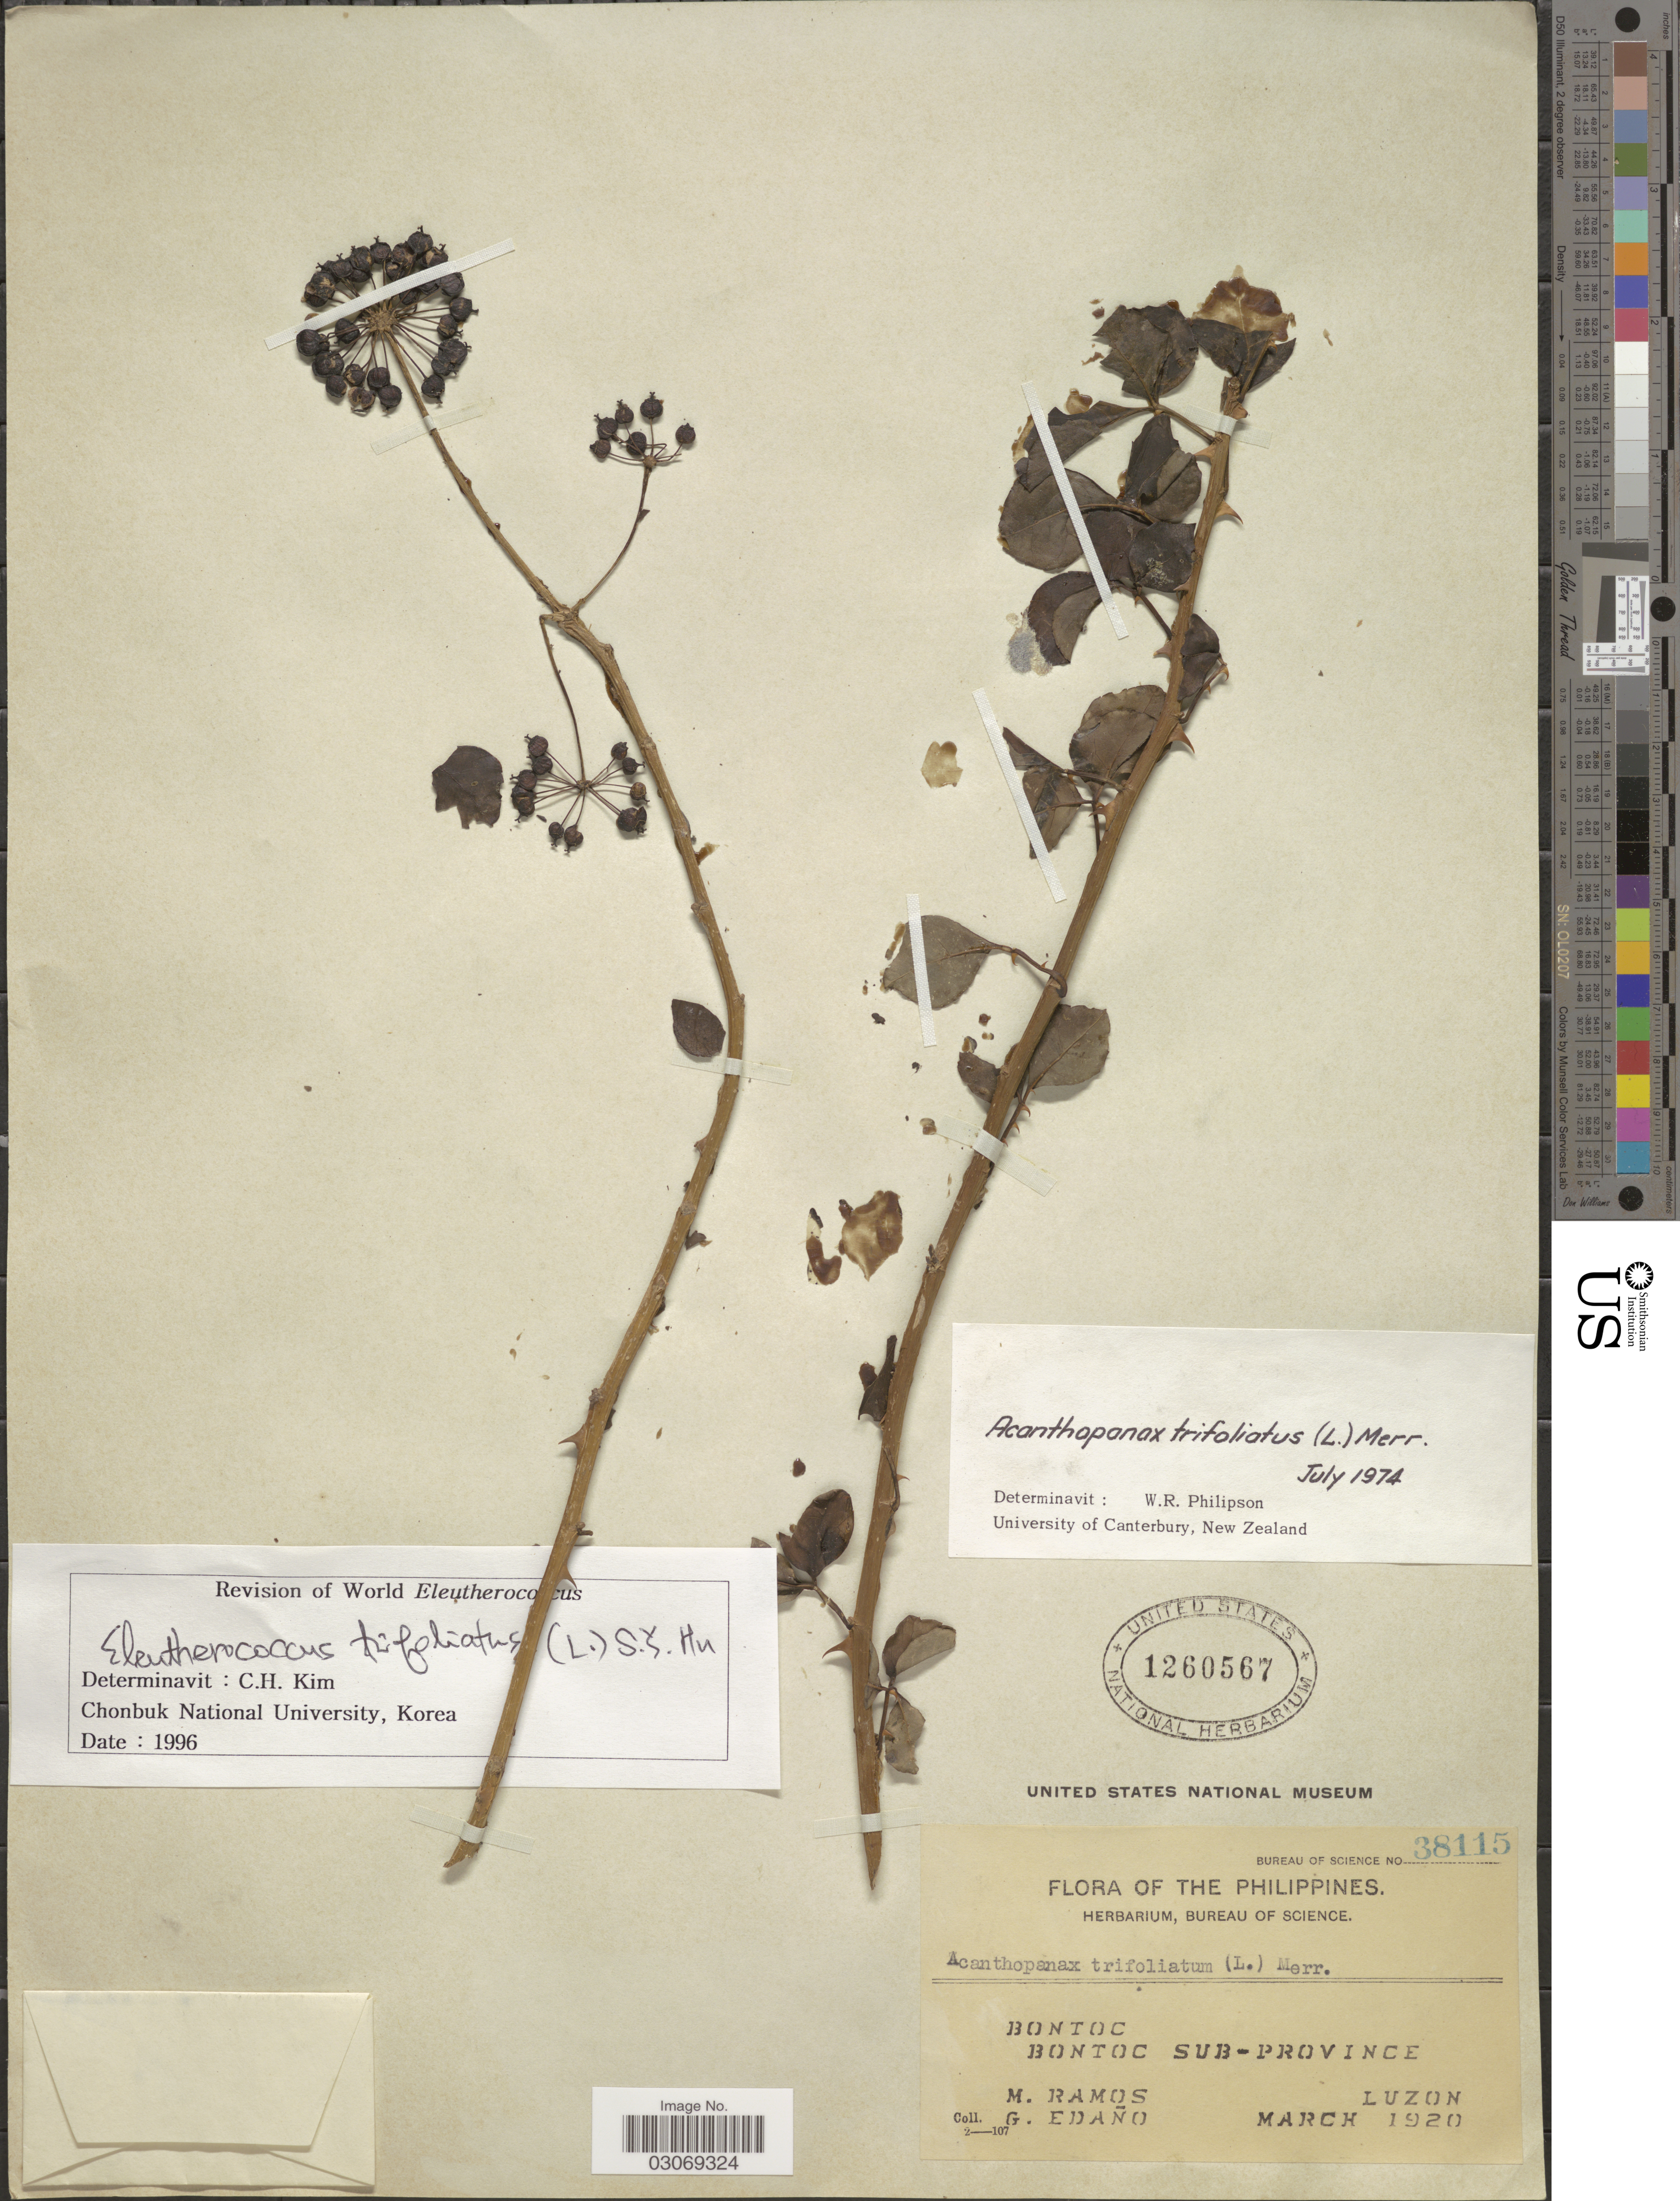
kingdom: Plantae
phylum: Tracheophyta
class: Magnoliopsida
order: Apiales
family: Araliaceae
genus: Eleutherococcus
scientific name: Eleutherococcus trifoliatus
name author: (L.) S.Y. Hu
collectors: M. Ramos & G. Edaño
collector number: Bureau of Science 38115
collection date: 1920-03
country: Philippines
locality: Bontoc. Bontoc Sub-province.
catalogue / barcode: US 1260567